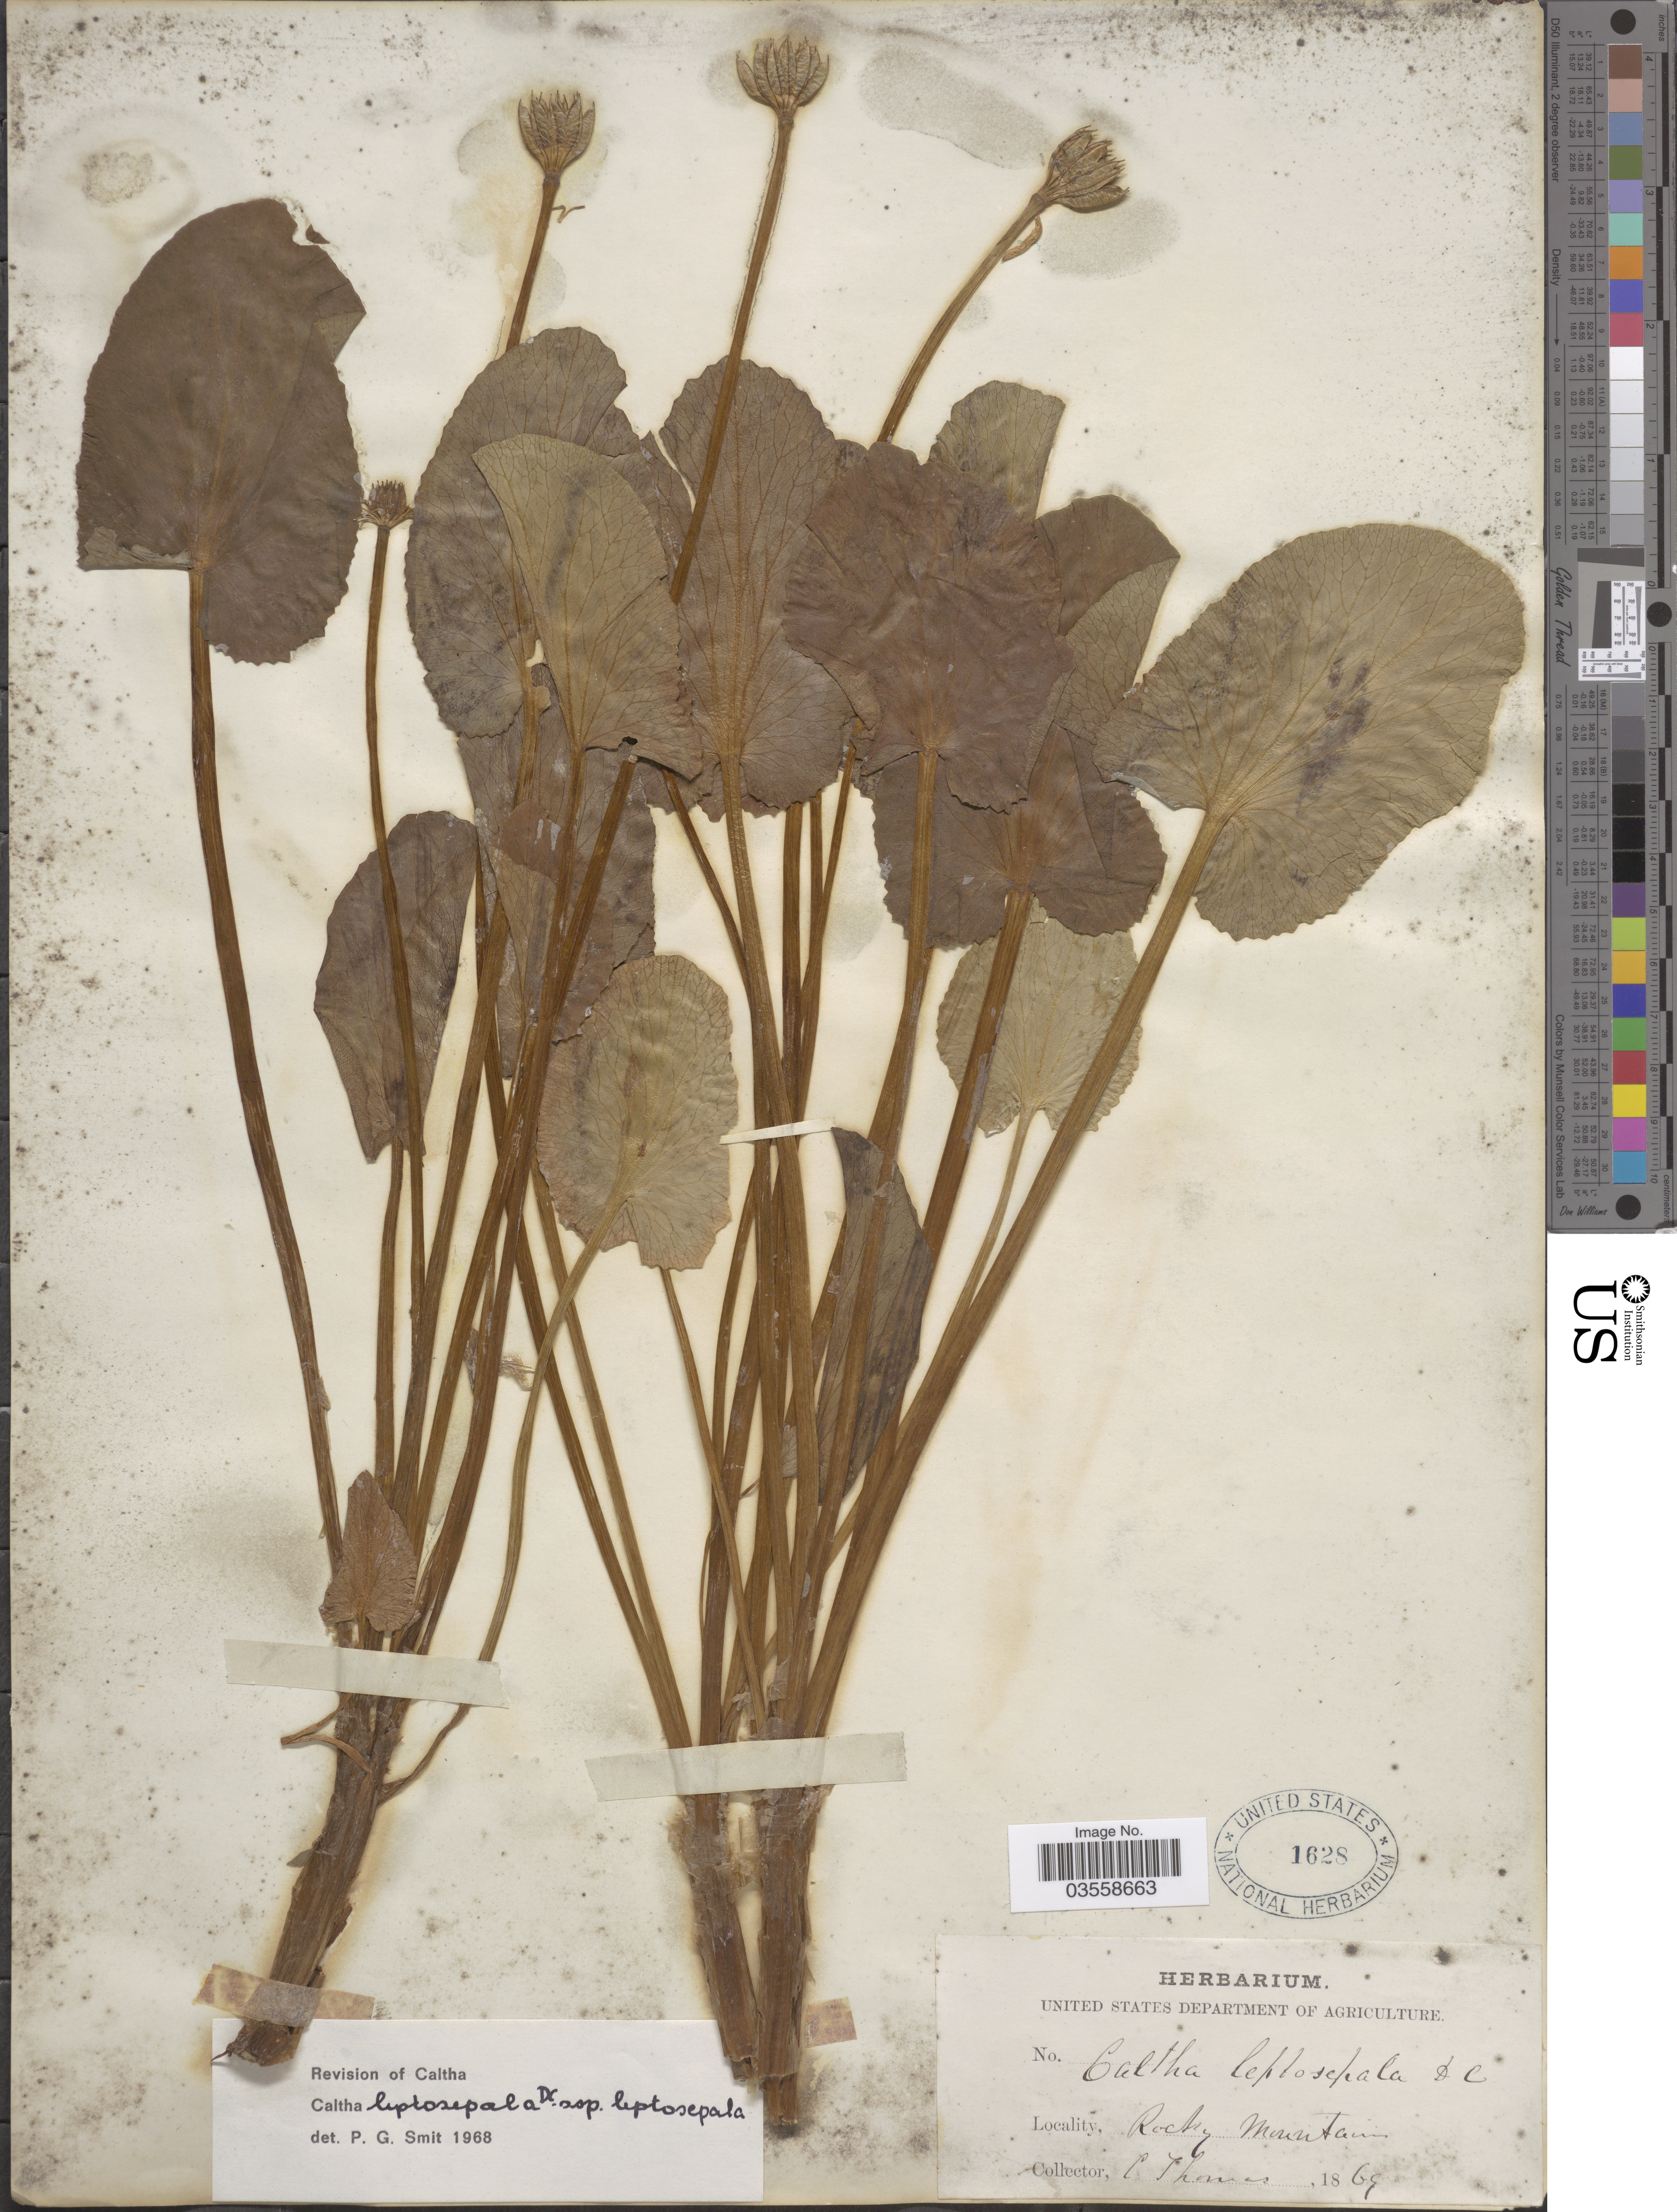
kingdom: Plantae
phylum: Tracheophyta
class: Magnoliopsida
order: Ranunculales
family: Ranunculaceae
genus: Caltha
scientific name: Caltha leptosepala subsp. leptosepala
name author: DC.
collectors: C. Thomas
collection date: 1869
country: United States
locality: Rocky Mountain.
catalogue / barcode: US 1628